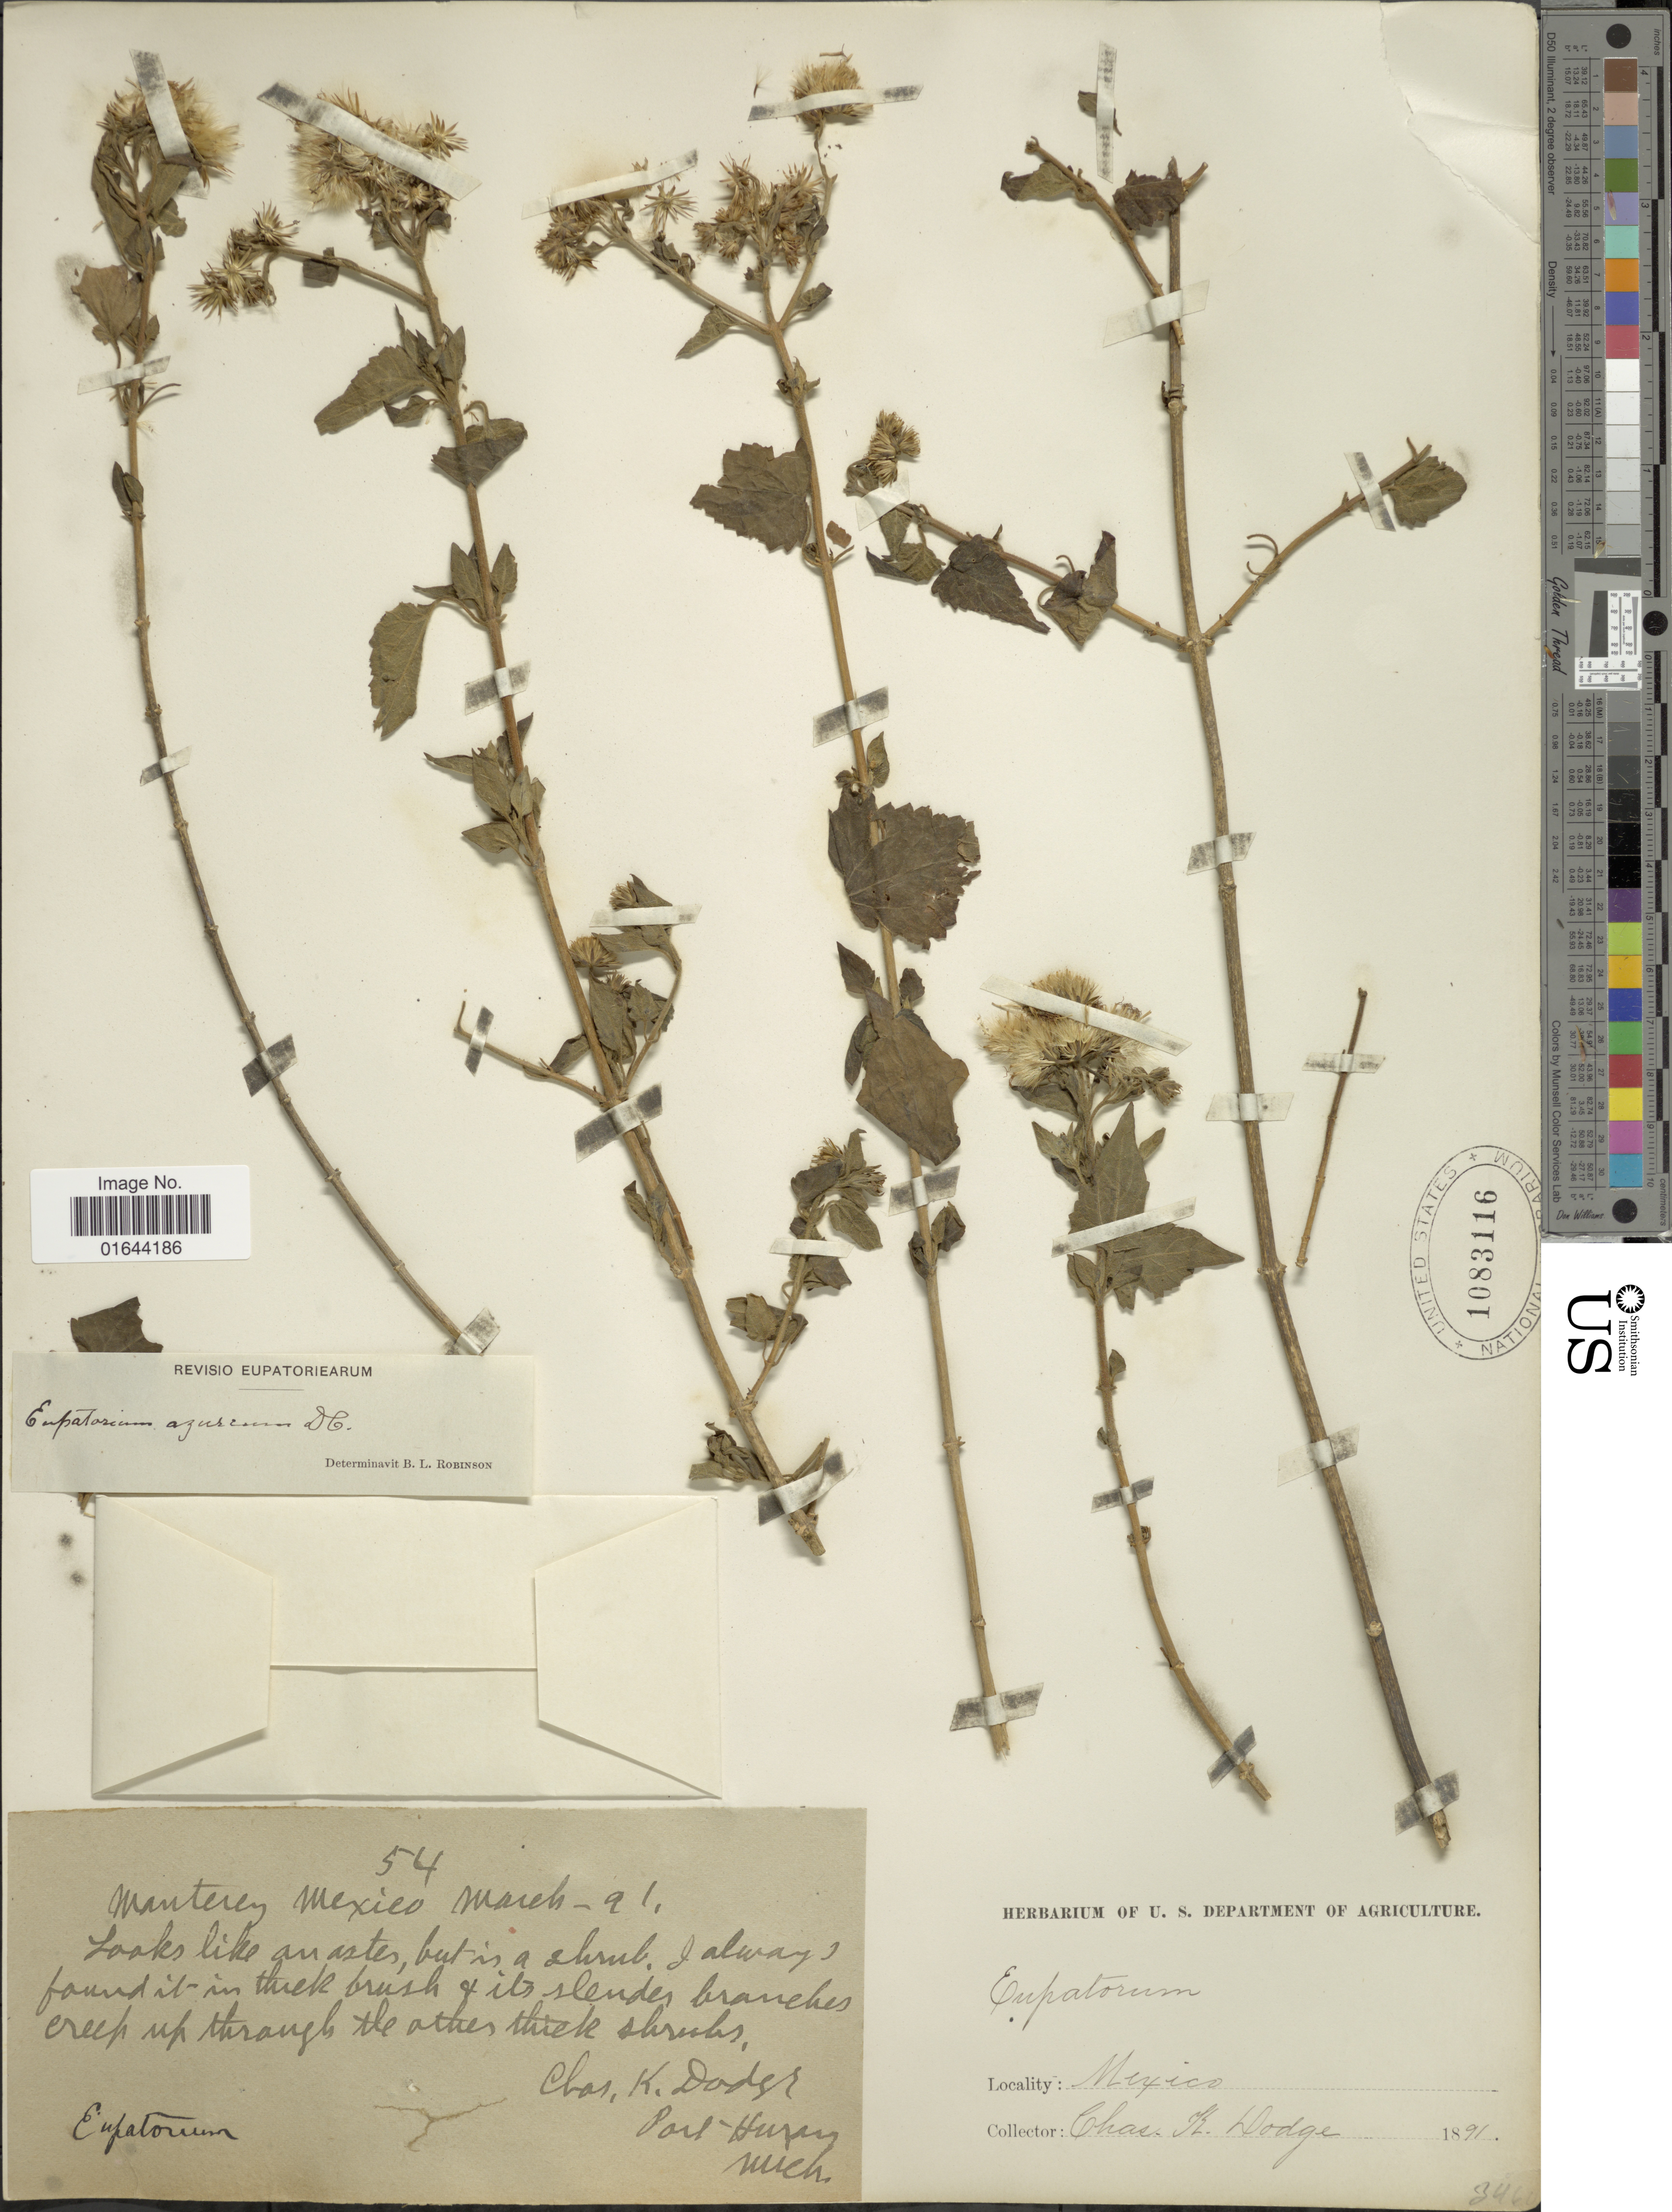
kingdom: Plantae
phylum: Tracheophyta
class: Magnoliopsida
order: Asterales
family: Asteraceae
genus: Tamaulipa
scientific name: Tamaulipa azurea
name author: (DC.) R.M. King & H. Rob.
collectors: C. K. Dodge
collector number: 54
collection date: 1891-03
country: Mexico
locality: Monterey Mexico.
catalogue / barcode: US 1083116